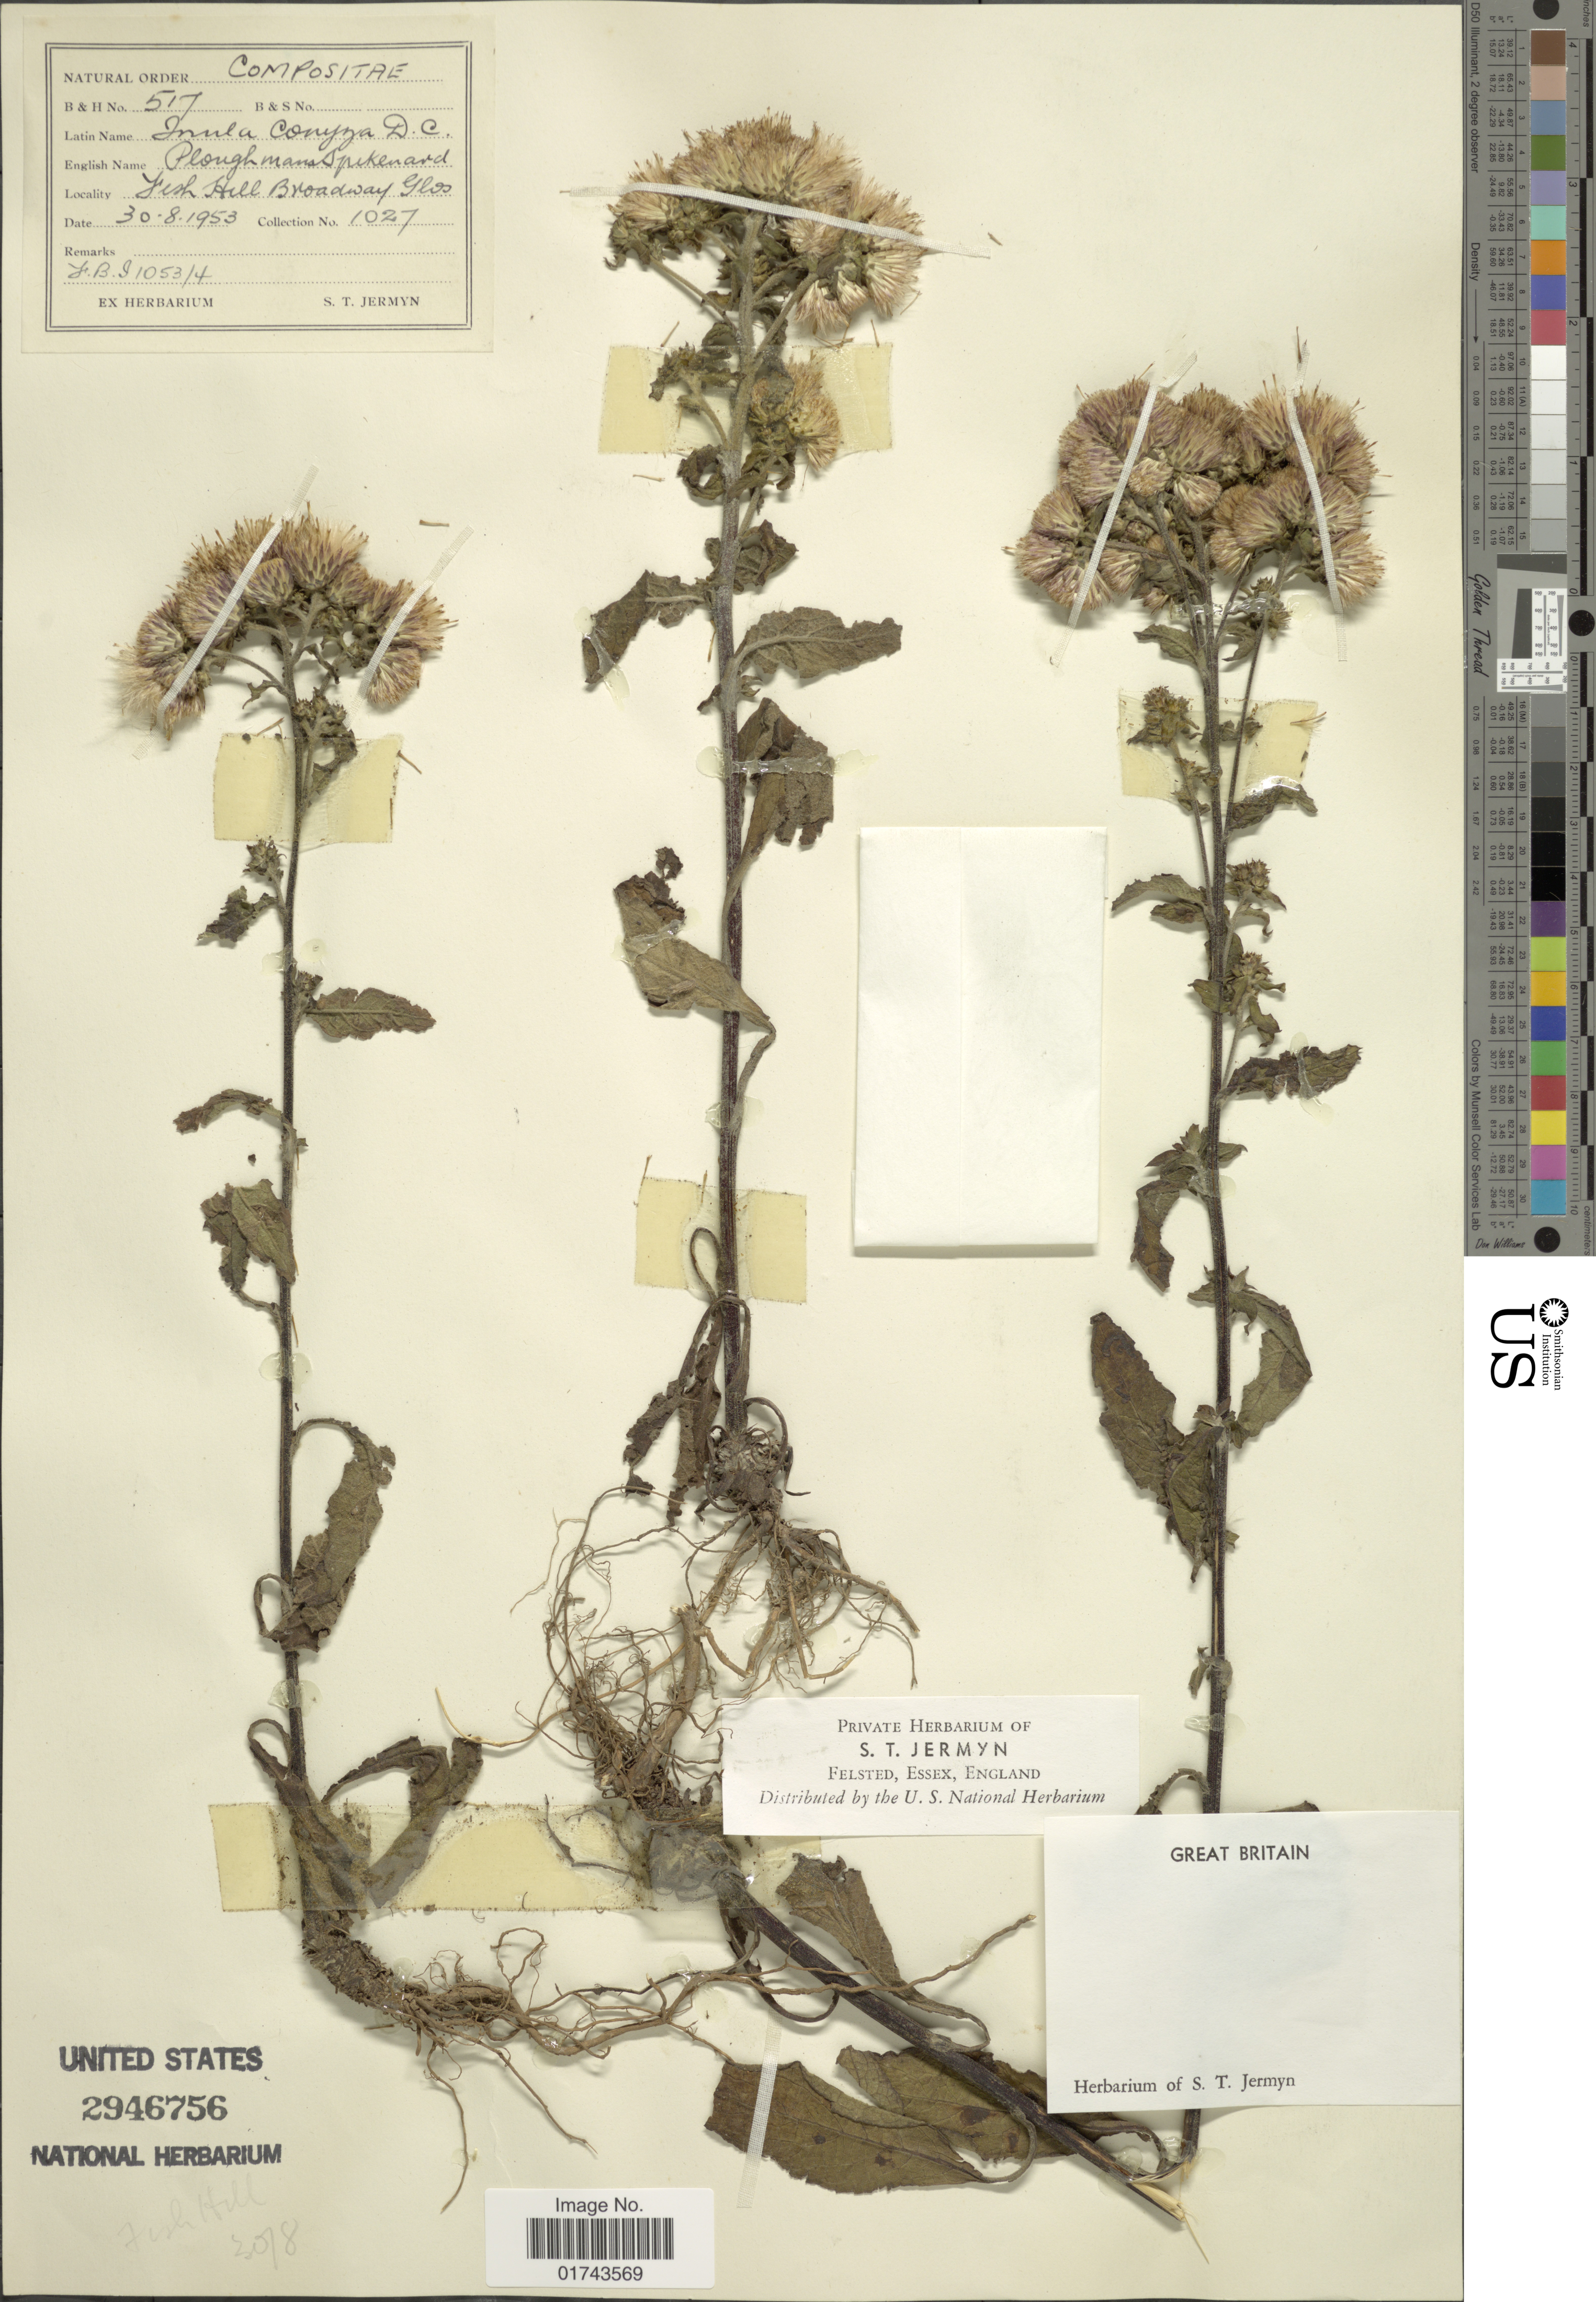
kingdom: Plantae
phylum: Tracheophyta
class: Magnoliopsida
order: Asterales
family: Asteraceae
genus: Inula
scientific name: Inula conyzae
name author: (Griess.) DC.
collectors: ex herb. S. T. Jermyn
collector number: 1027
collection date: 1953-08-30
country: United Kingdom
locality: Great Britain, Fish Hill Broadway Glos [unsure placement]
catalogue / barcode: US 2946756